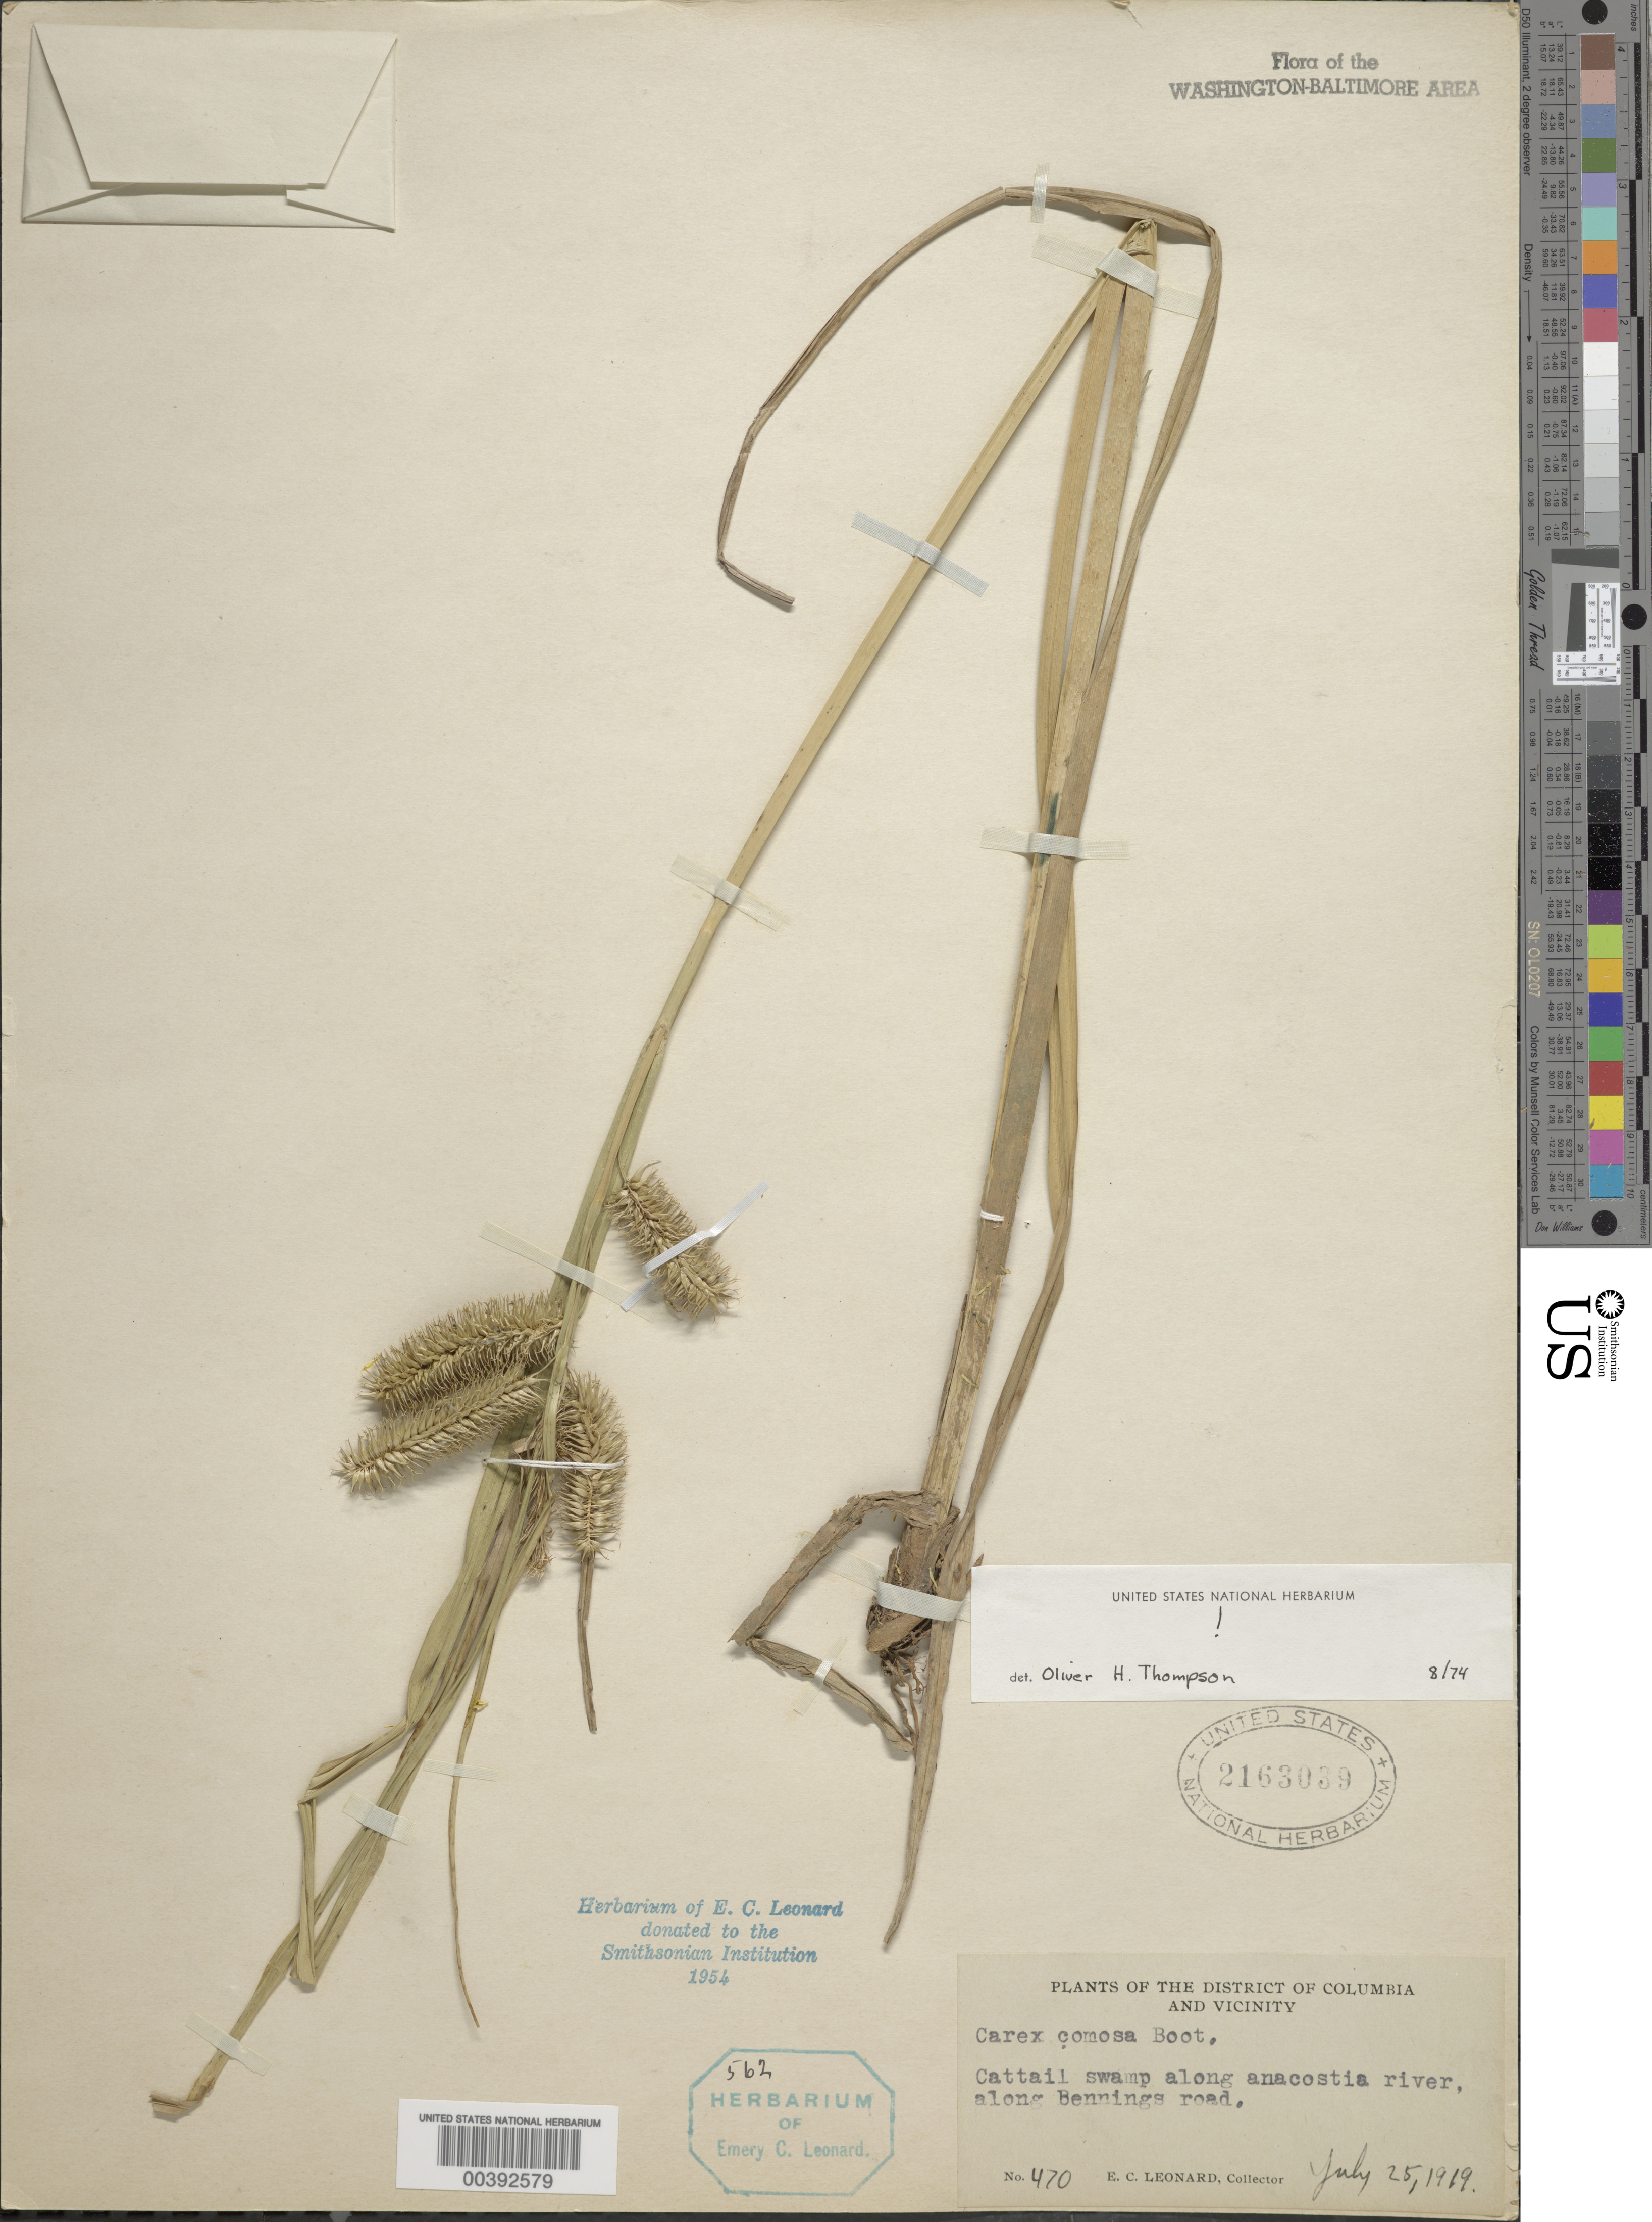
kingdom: Plantae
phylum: Tracheophyta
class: Liliopsida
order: Poales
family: Cyperaceae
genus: Carex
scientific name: Carex comosa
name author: Boott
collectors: E. C. Leonard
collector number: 470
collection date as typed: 25 Jul 1919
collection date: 1919-07-25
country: United States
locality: Anacostia River, along Bennings Road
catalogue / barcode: US 2163039